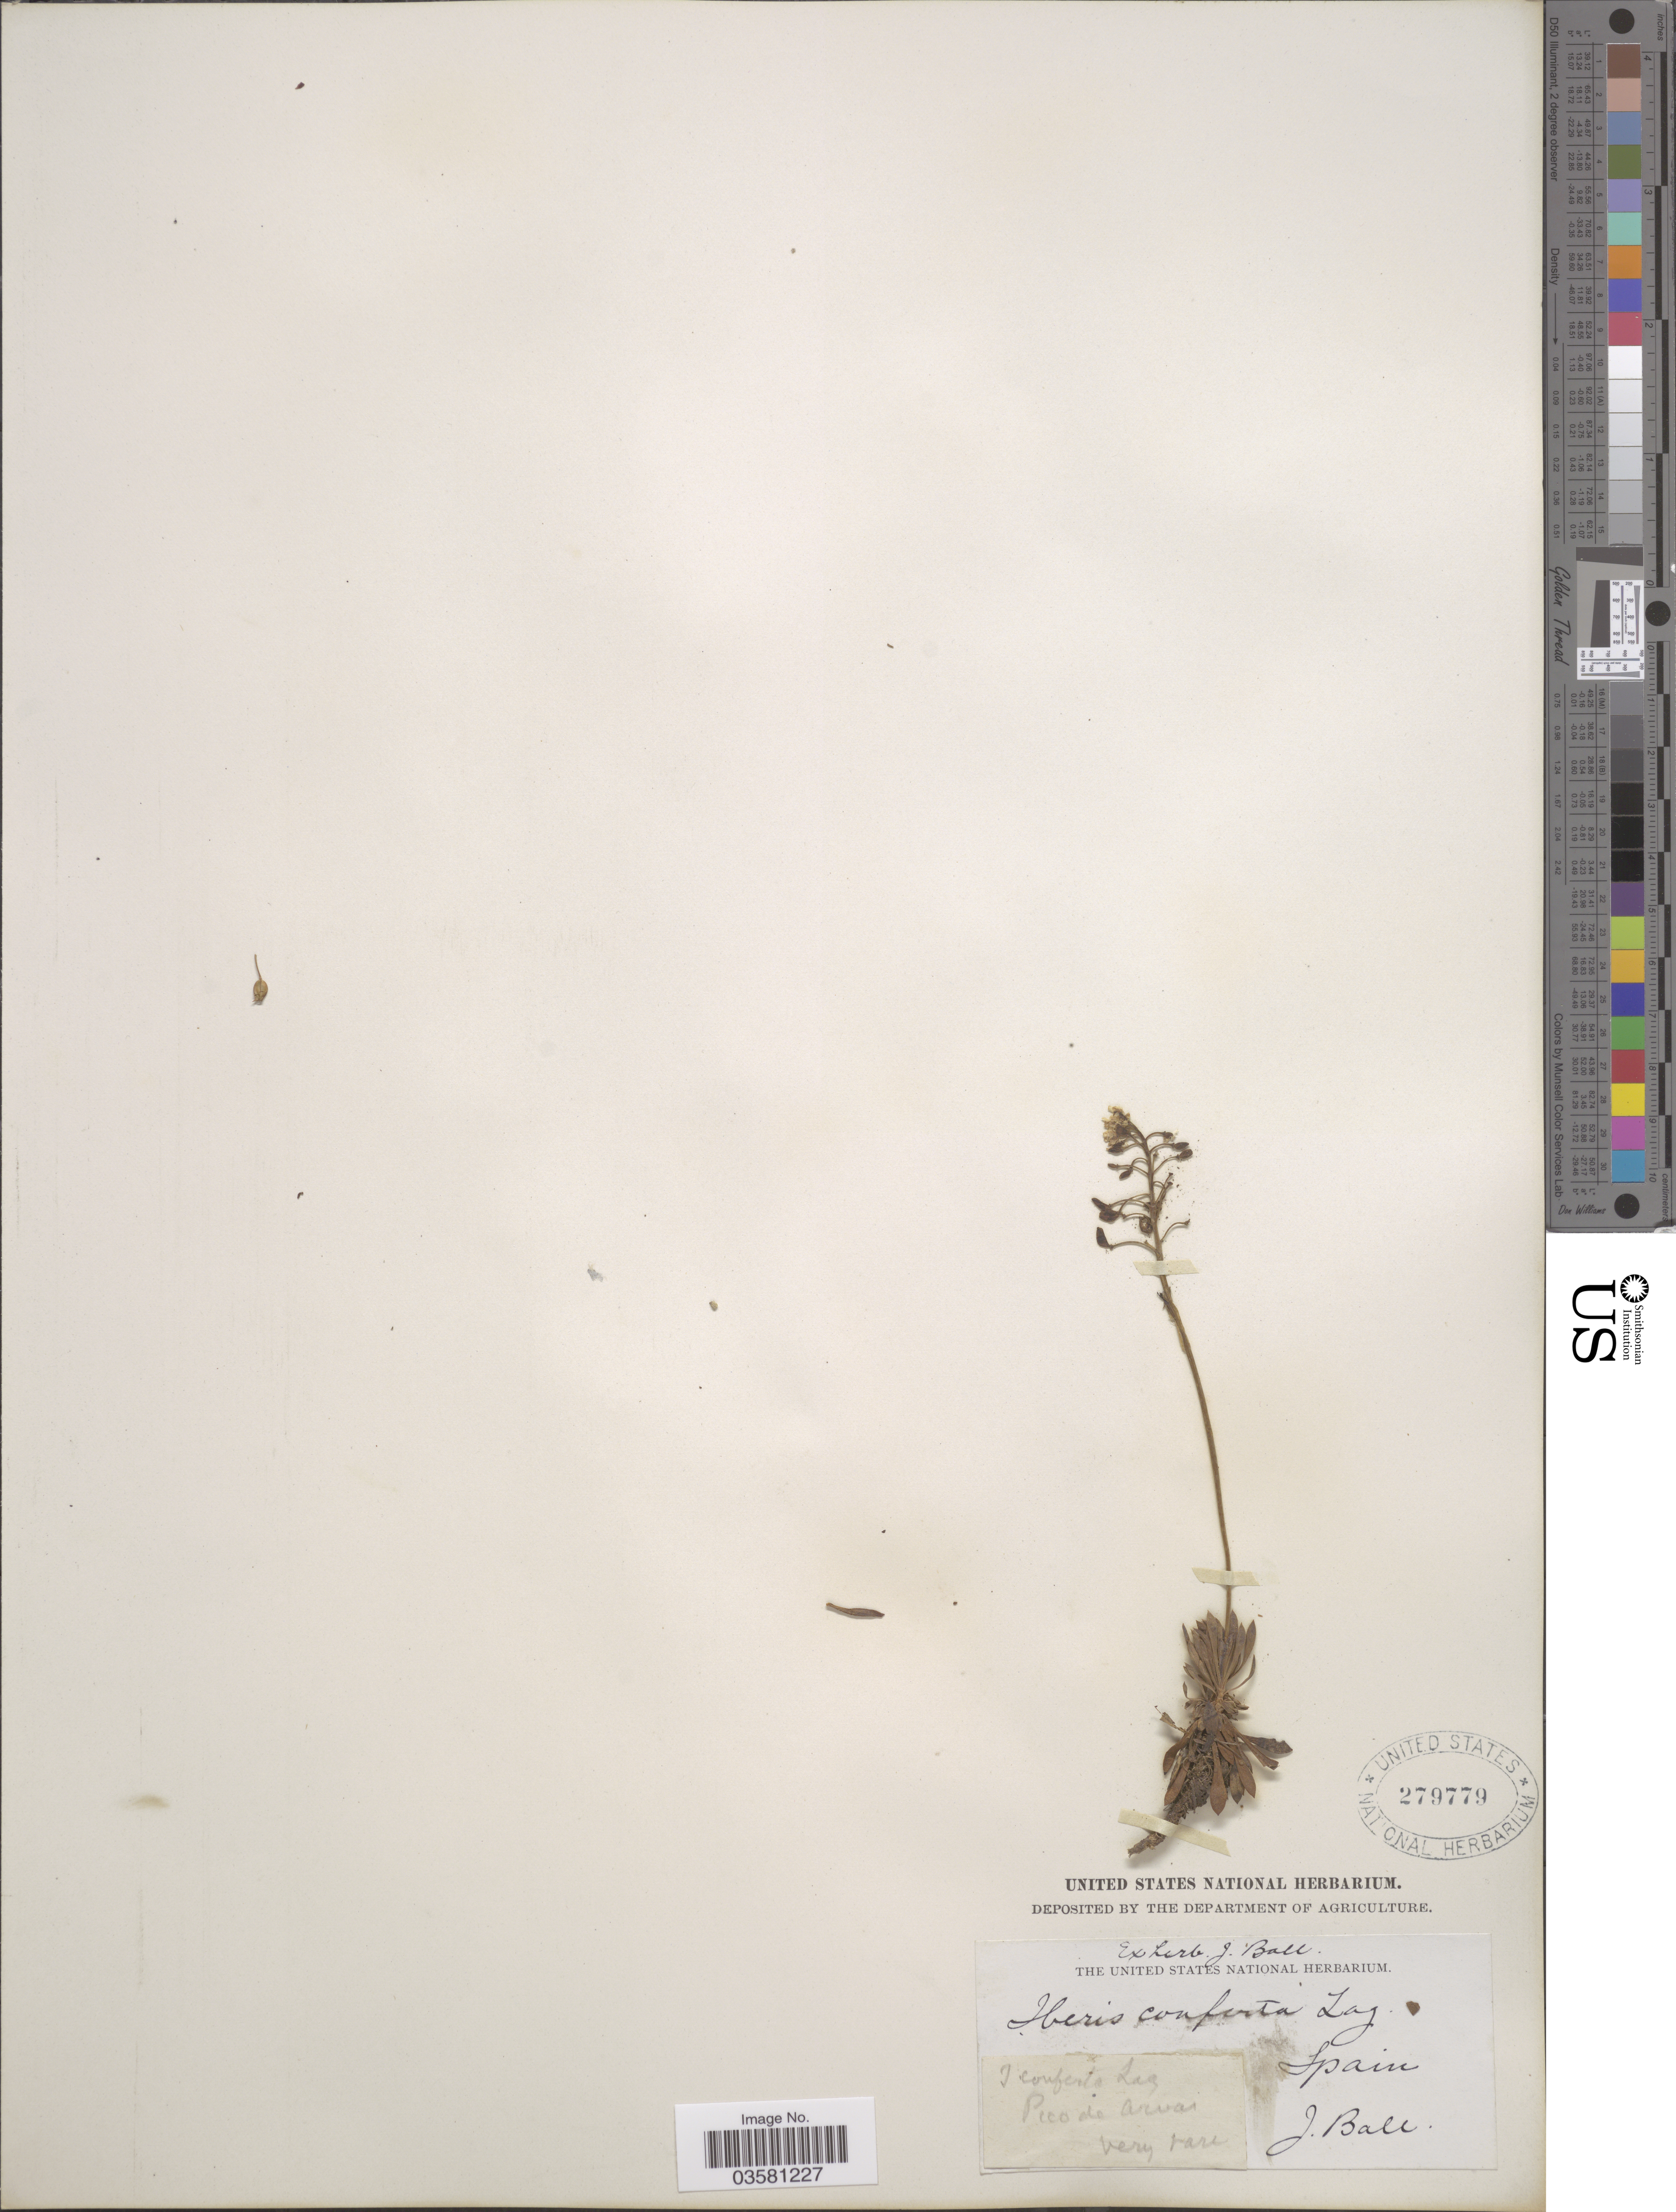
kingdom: Plantae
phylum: Tracheophyta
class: Magnoliopsida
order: Brassicales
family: Brassicaceae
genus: Iberis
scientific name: Iberis conferta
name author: Lag.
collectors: J. Ball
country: Spain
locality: Pico de Arvas.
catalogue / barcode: US 279779